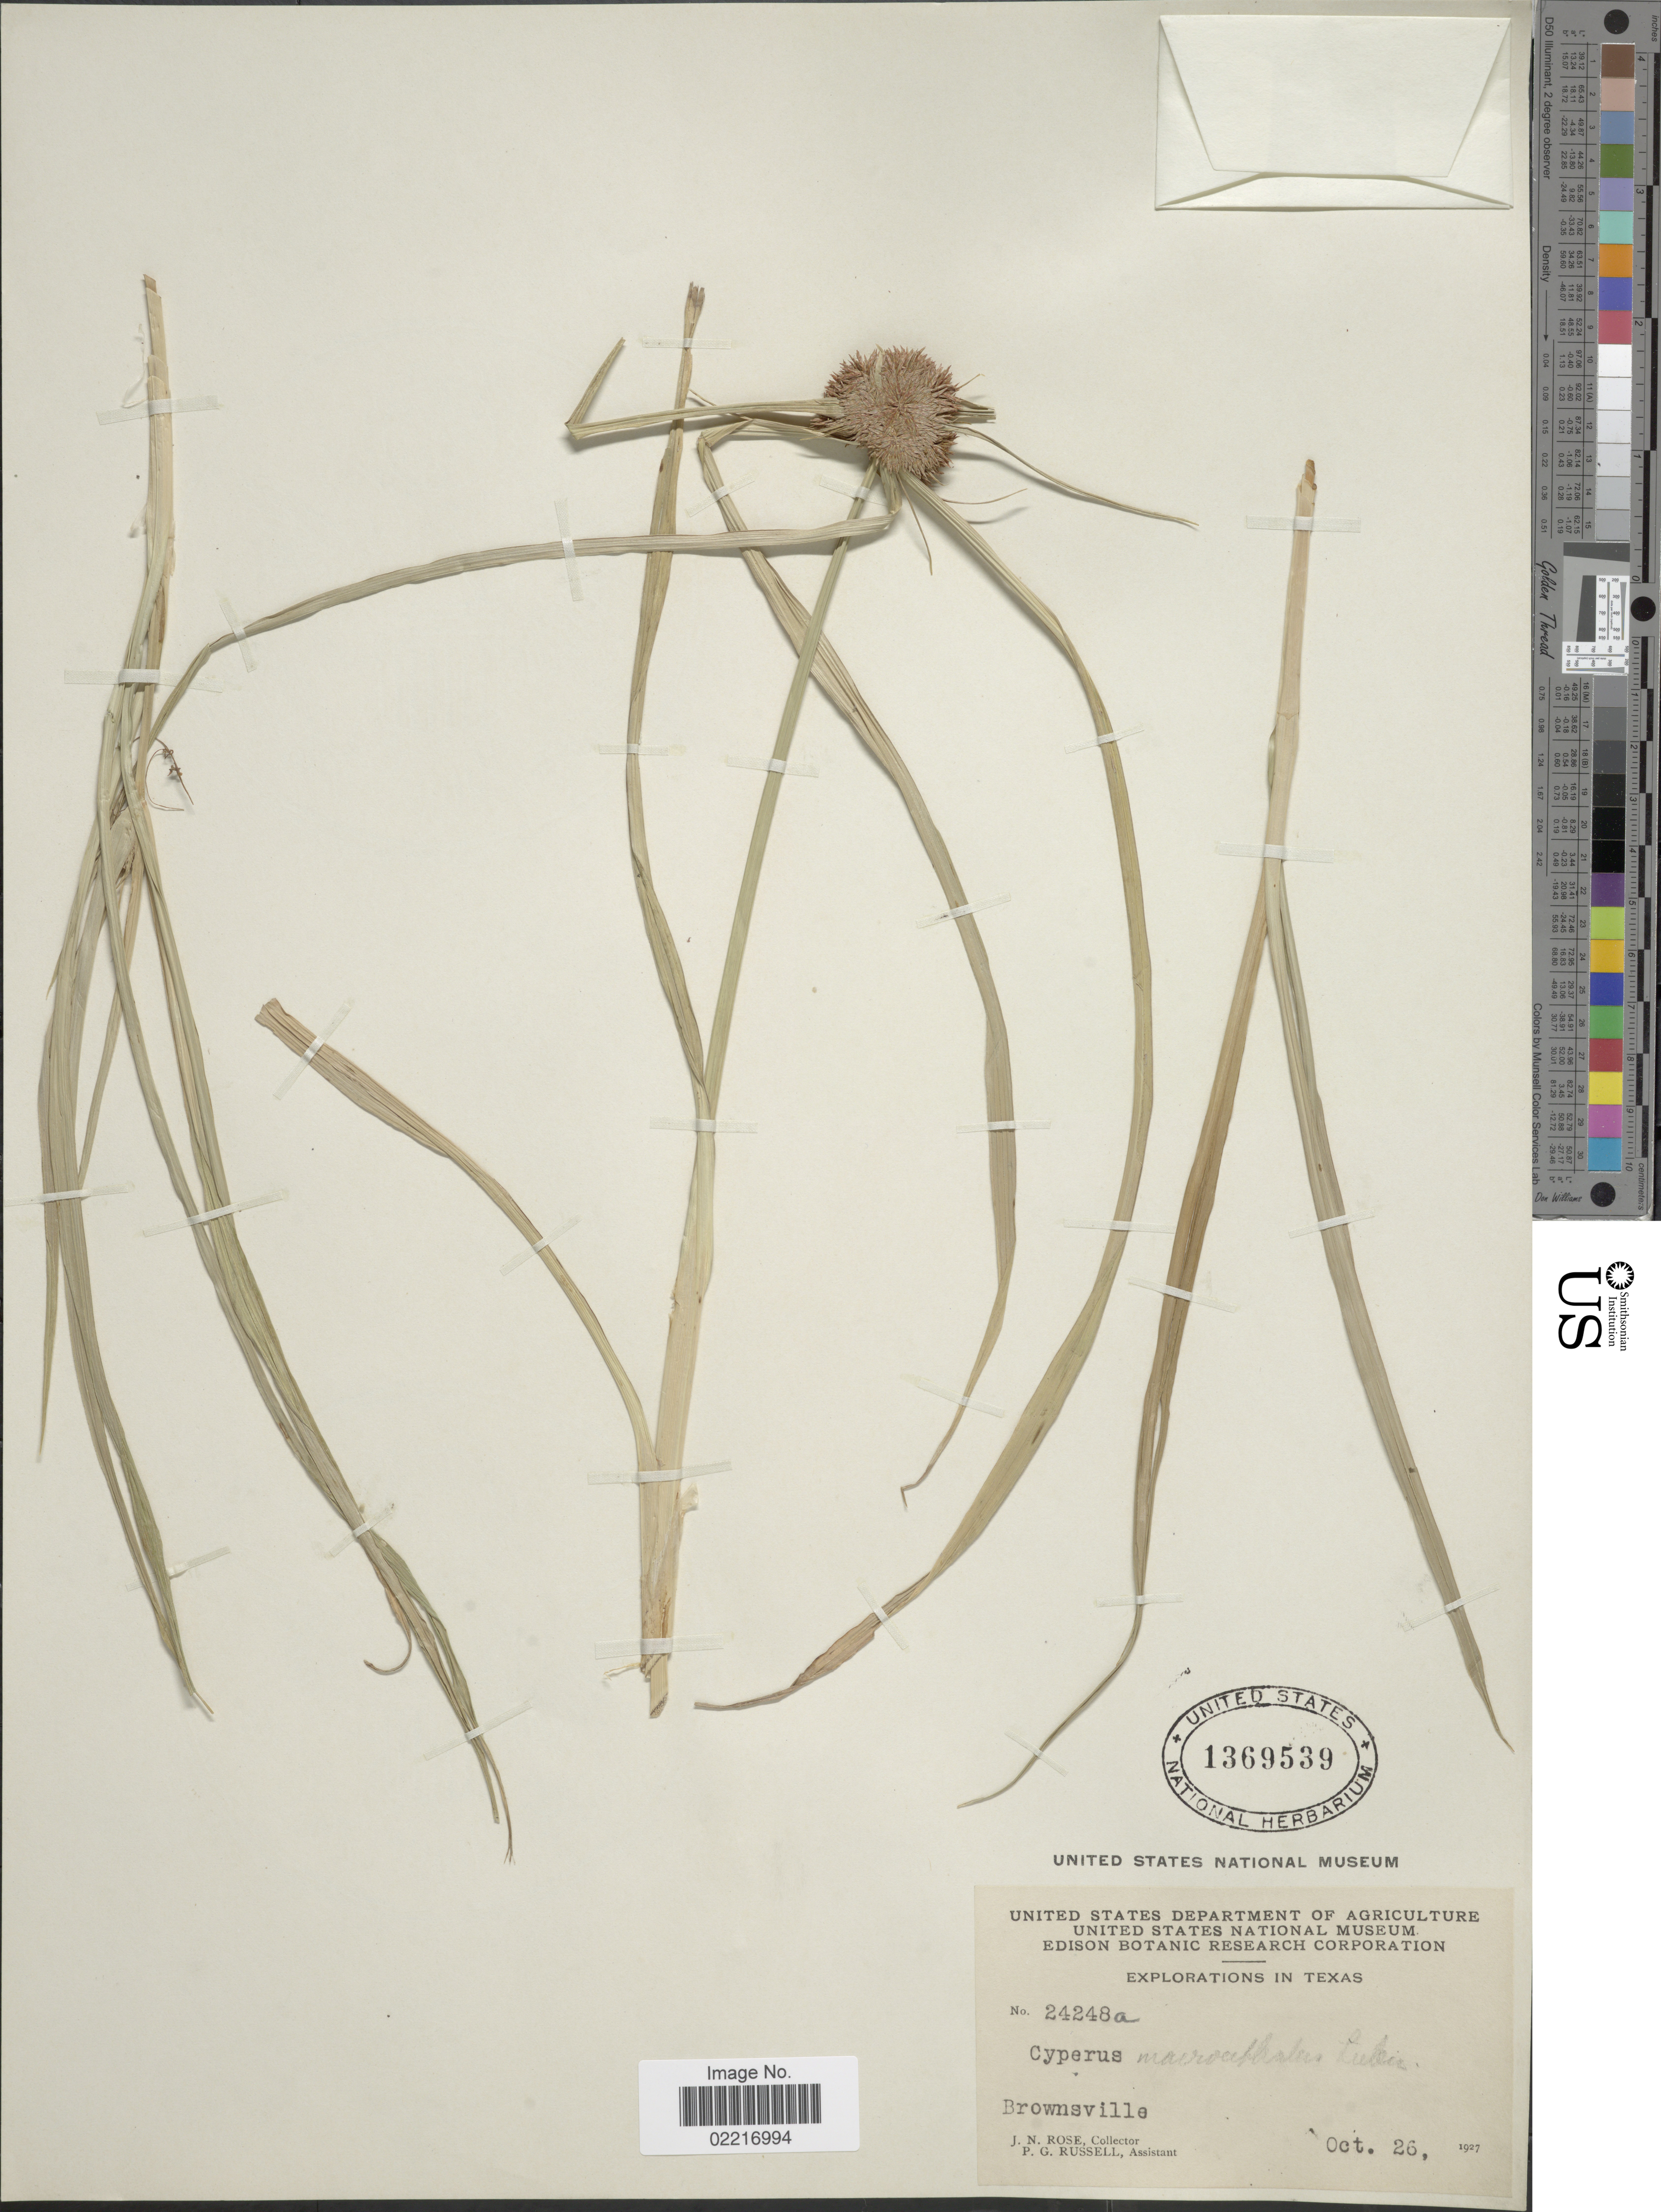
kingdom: Plantae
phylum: Tracheophyta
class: Liliopsida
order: Poales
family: Cyperaceae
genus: Cyperus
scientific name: Cyperus conglobatus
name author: Humb. ex Link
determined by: Strong, Mark T., (BOT), Smithsonian Institution - National Museum of Natural History (UNITED STATES)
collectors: J. N. Rose & P. G. Russell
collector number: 24248a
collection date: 1927-10-26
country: United States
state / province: Texas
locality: Brownsville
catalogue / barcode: US 1369539